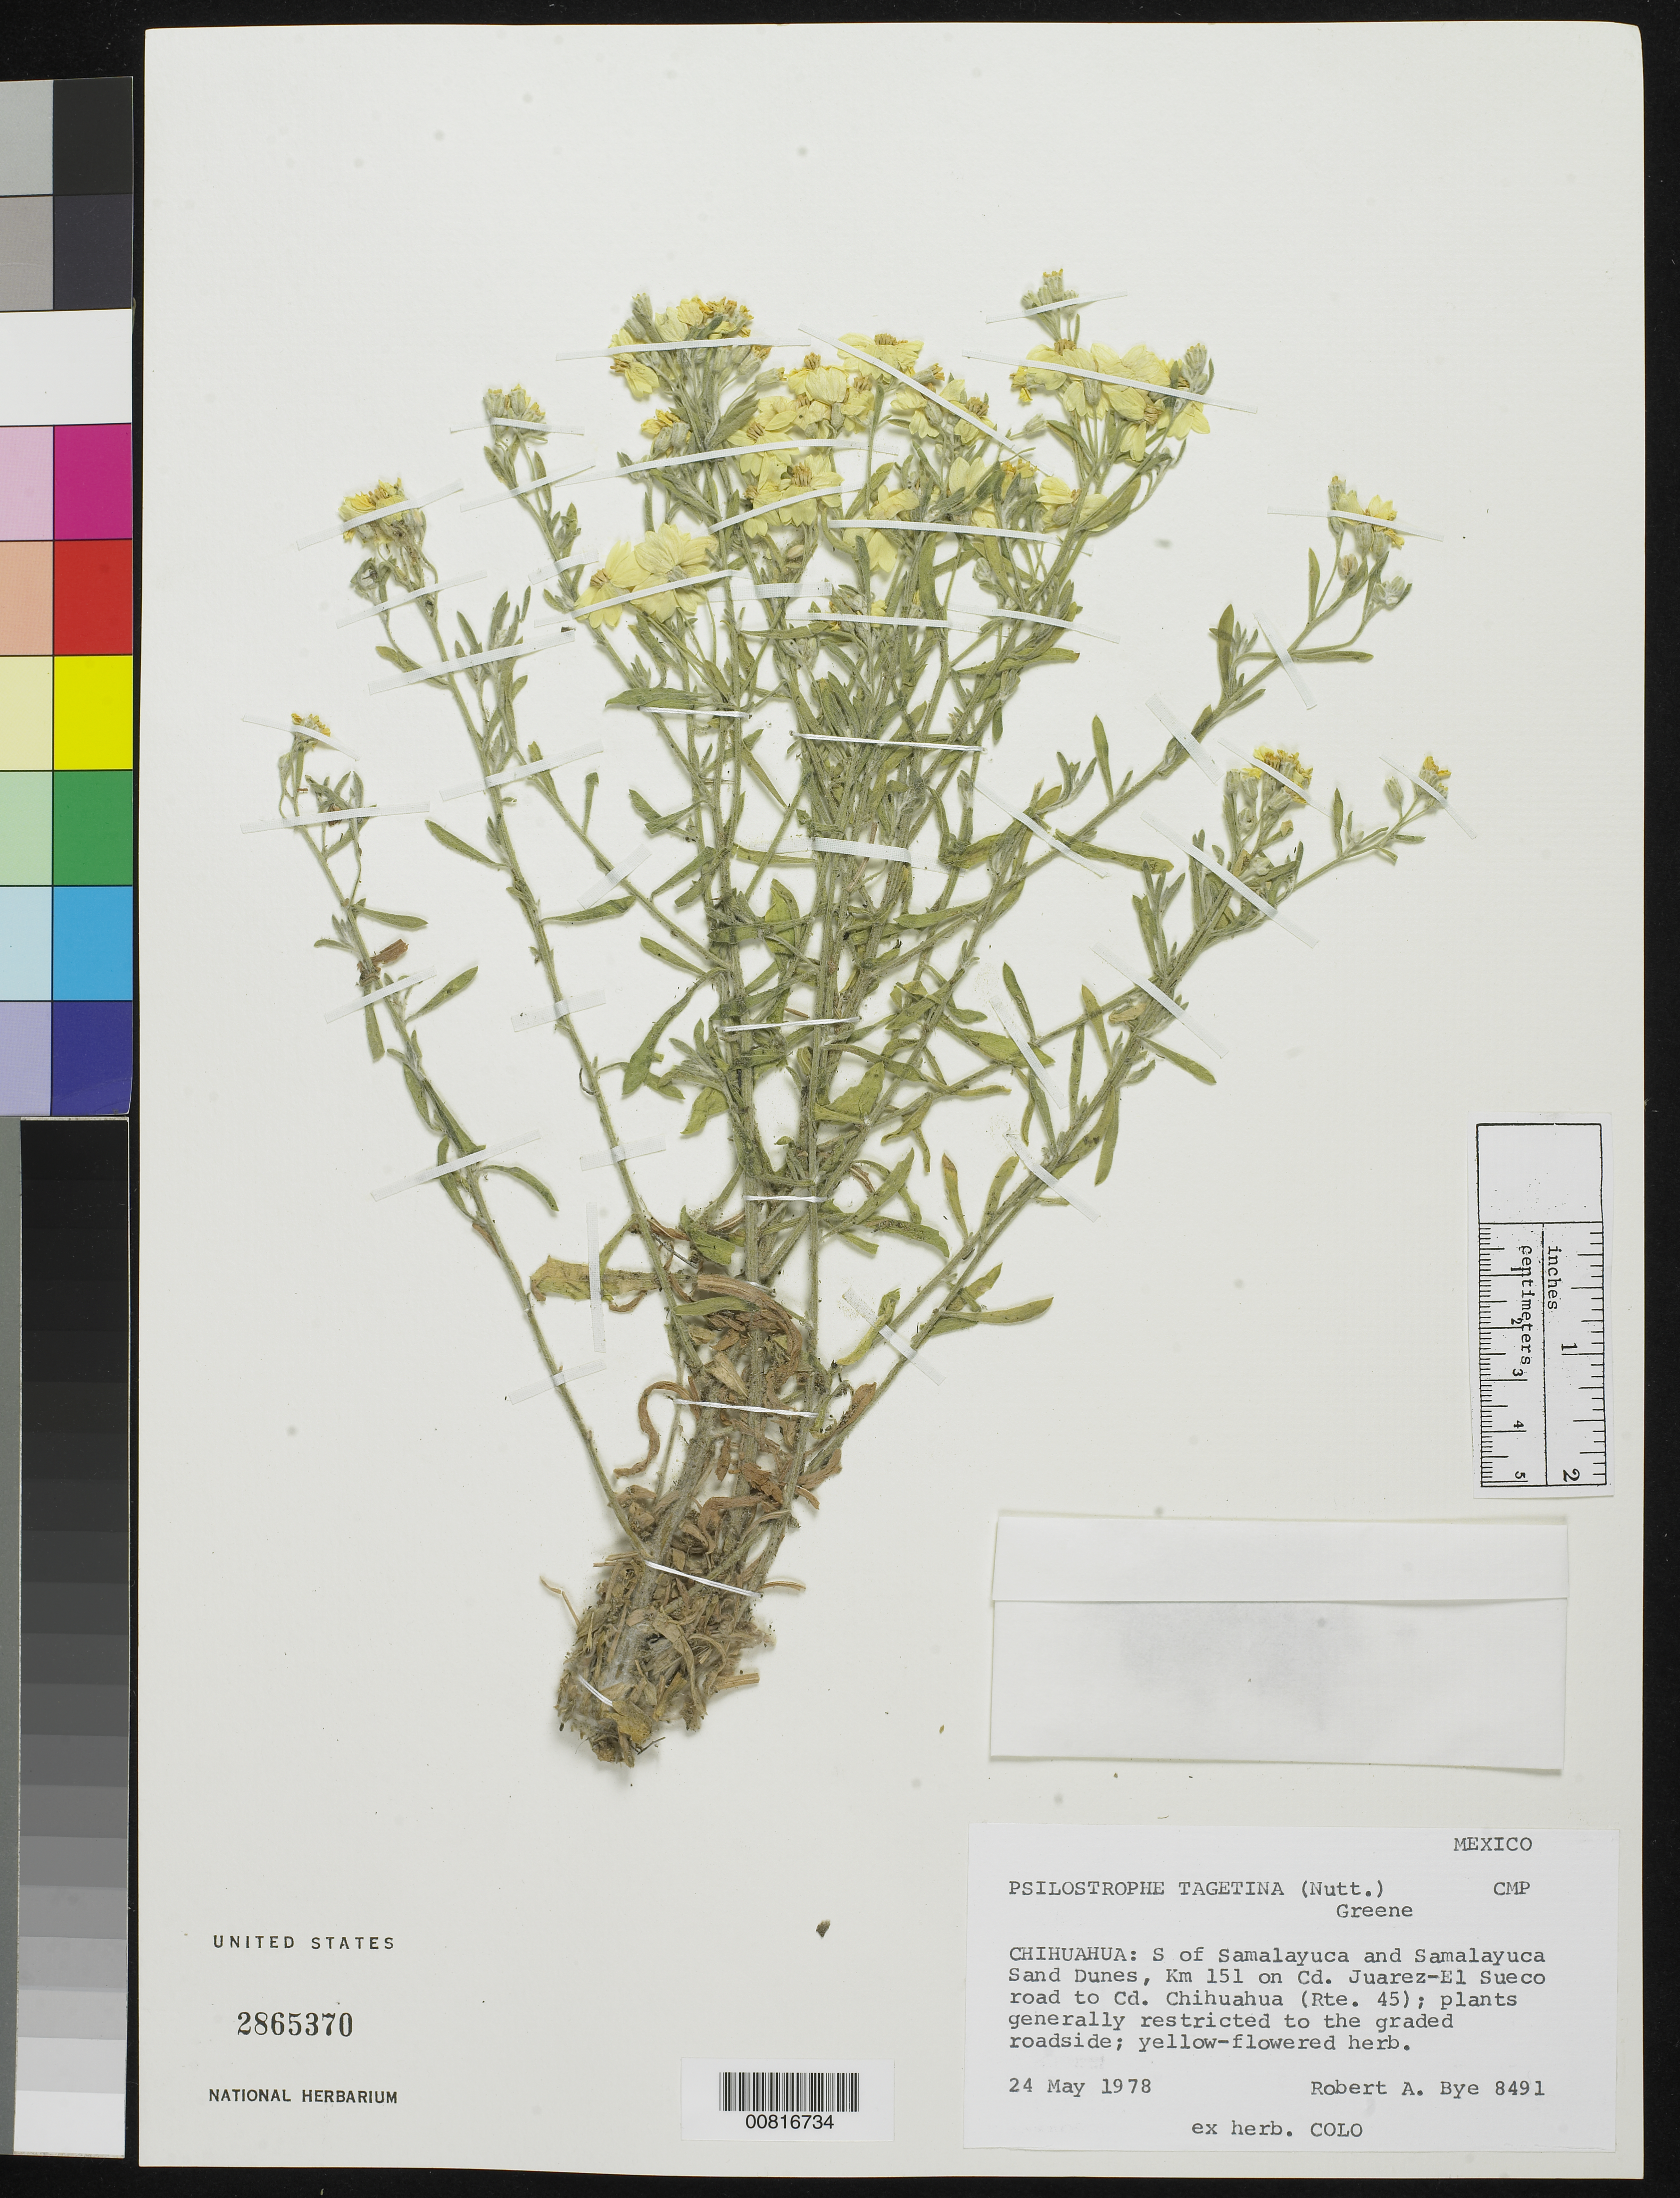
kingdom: Plantae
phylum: Tracheophyta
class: Magnoliopsida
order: Asterales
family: Asteraceae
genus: Psilostrophe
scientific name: Psilostrophe tagetina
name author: (Nutt.) Greene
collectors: R. A. Bye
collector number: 8491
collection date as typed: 24 May 1978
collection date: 1978-05-24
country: Mexico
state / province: Chihuahua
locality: S of Samalayuca and Samalayuca Sand Dunes. Km. 151 on Cd. Juárez - El Sueco road to Cd. Chihuahua (Rte. 45).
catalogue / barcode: US 2865370